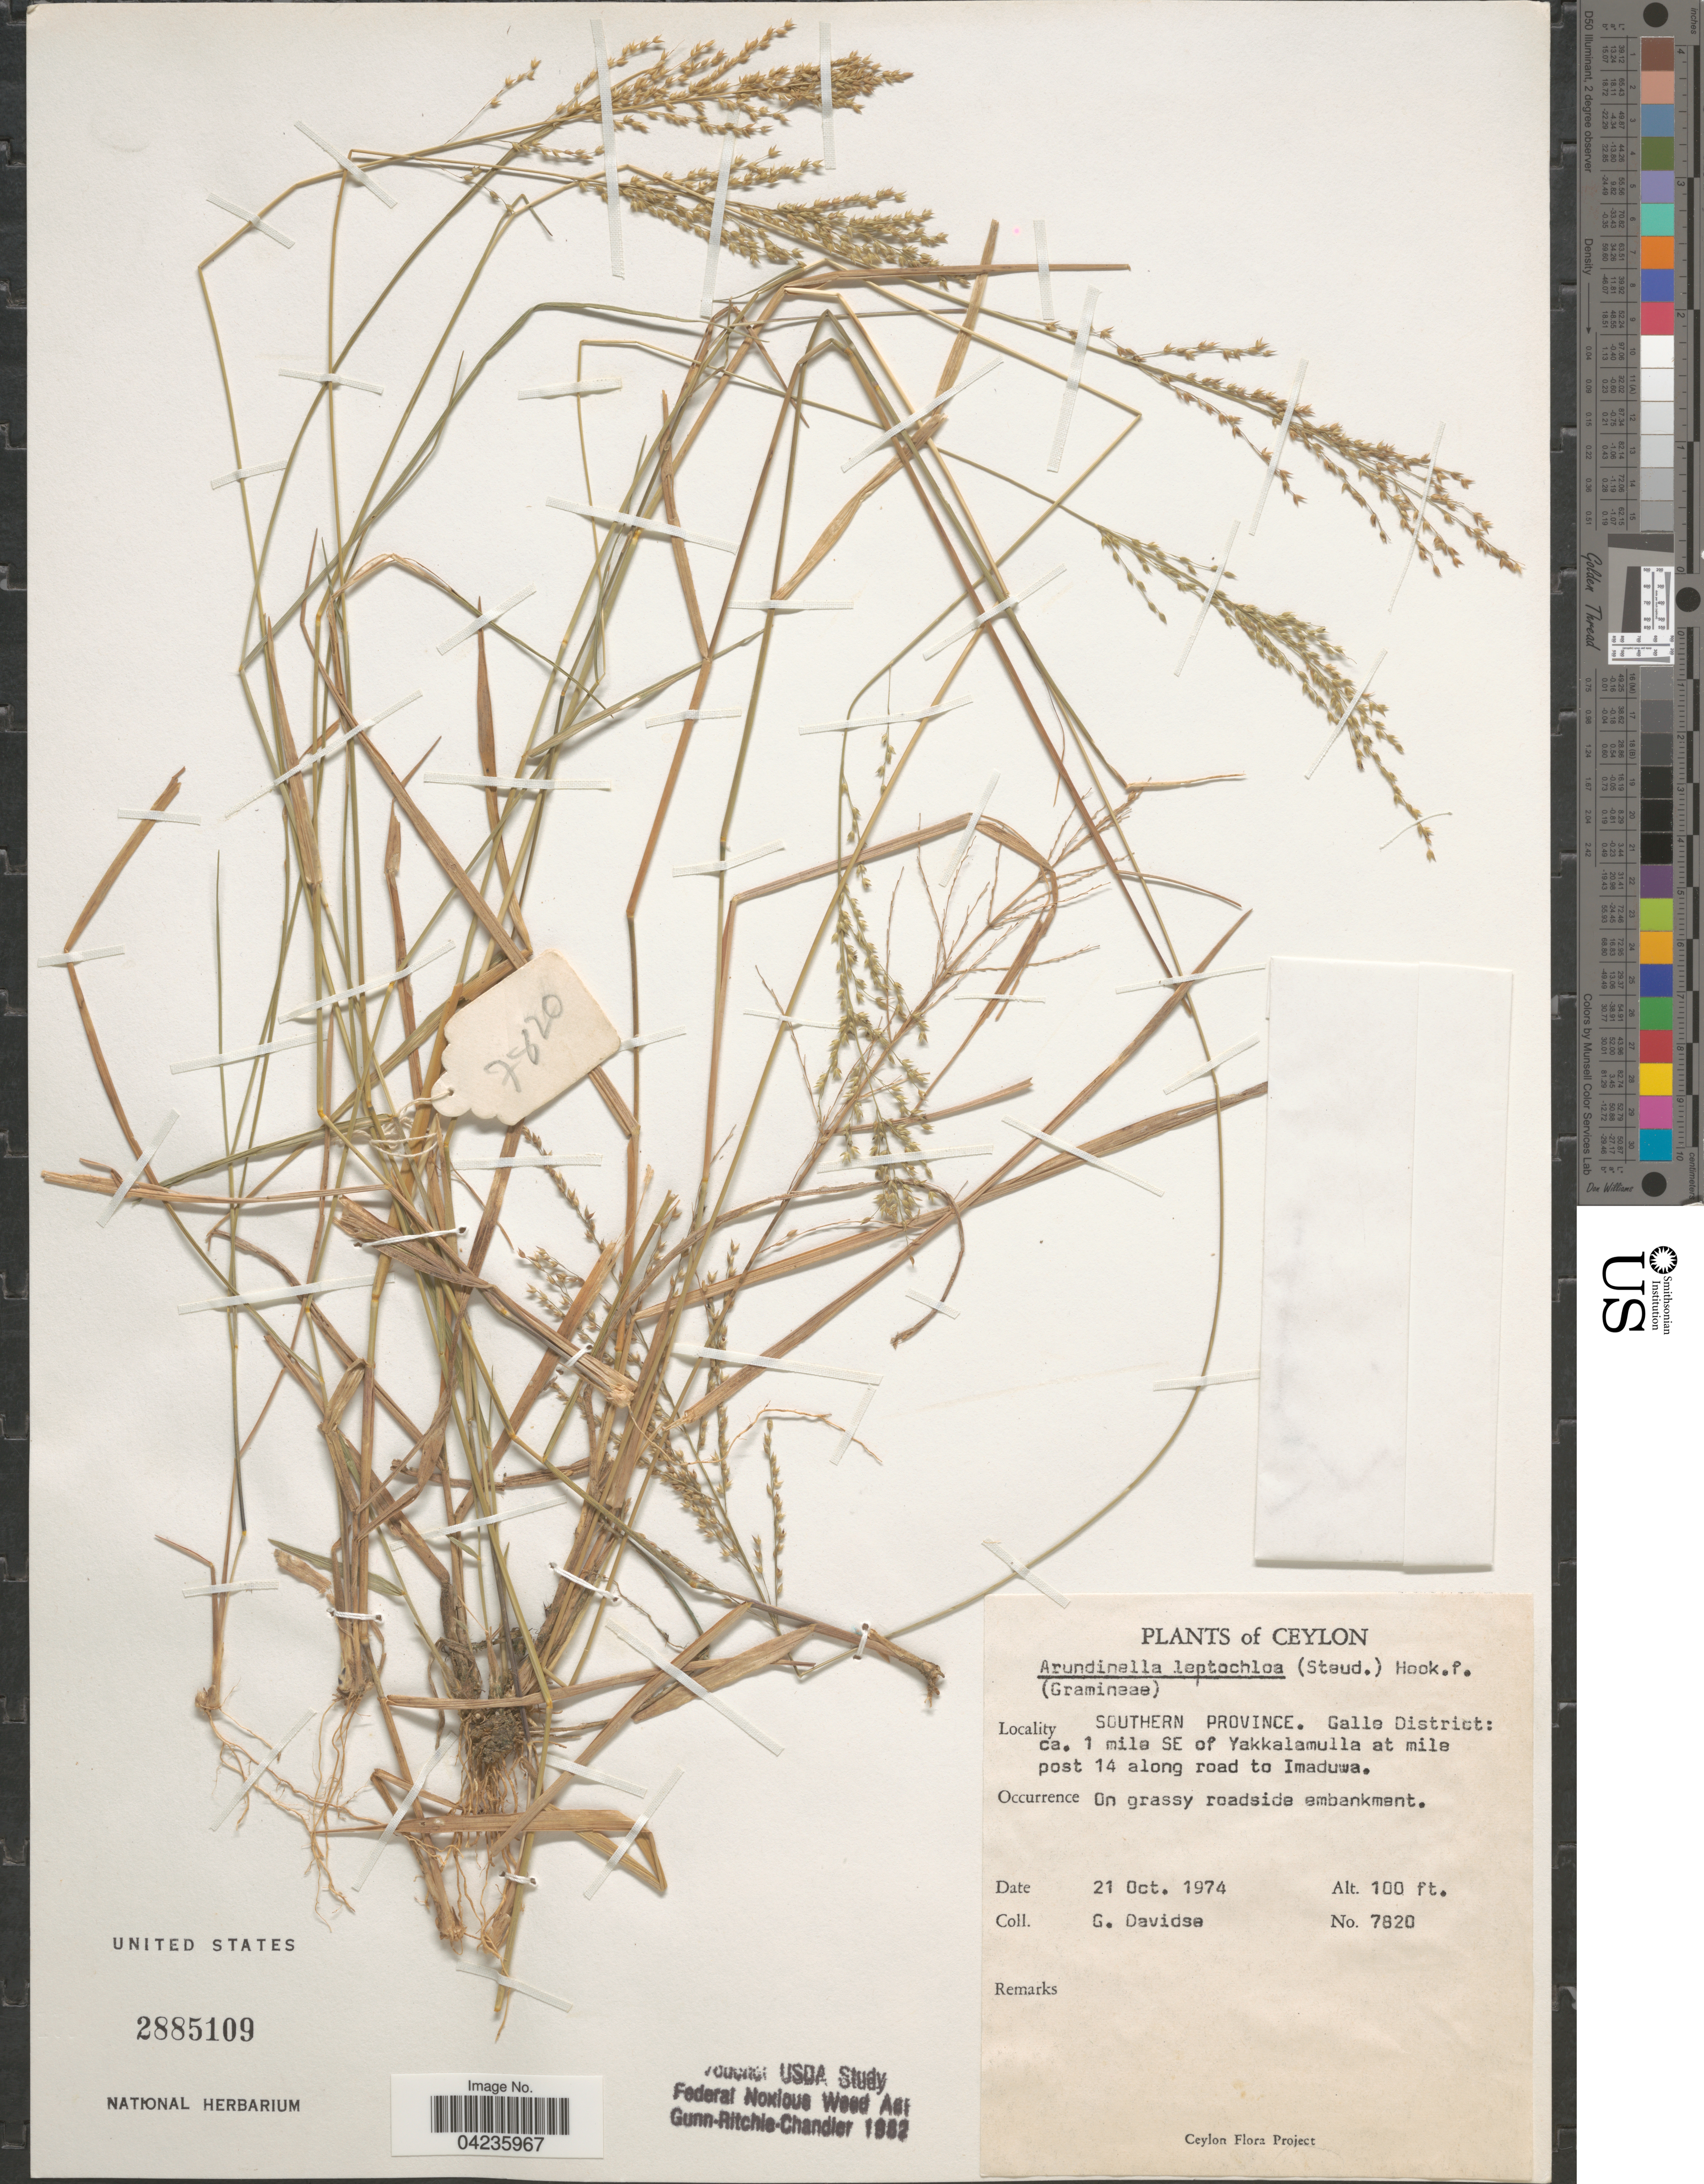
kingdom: Plantae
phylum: Tracheophyta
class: Liliopsida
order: Poales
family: Poaceae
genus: Arundinella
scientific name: Arundinella leptochloa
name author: (Nees) Hook. f.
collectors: G. Davidse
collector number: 7820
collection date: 1974-10-21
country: Sri Lanka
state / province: Southern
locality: Ceylon. Galle District; ca. 1 mile SE of Yakkalamulla at mile post 14 along road to Imaduwa.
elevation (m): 30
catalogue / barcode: US 2885109